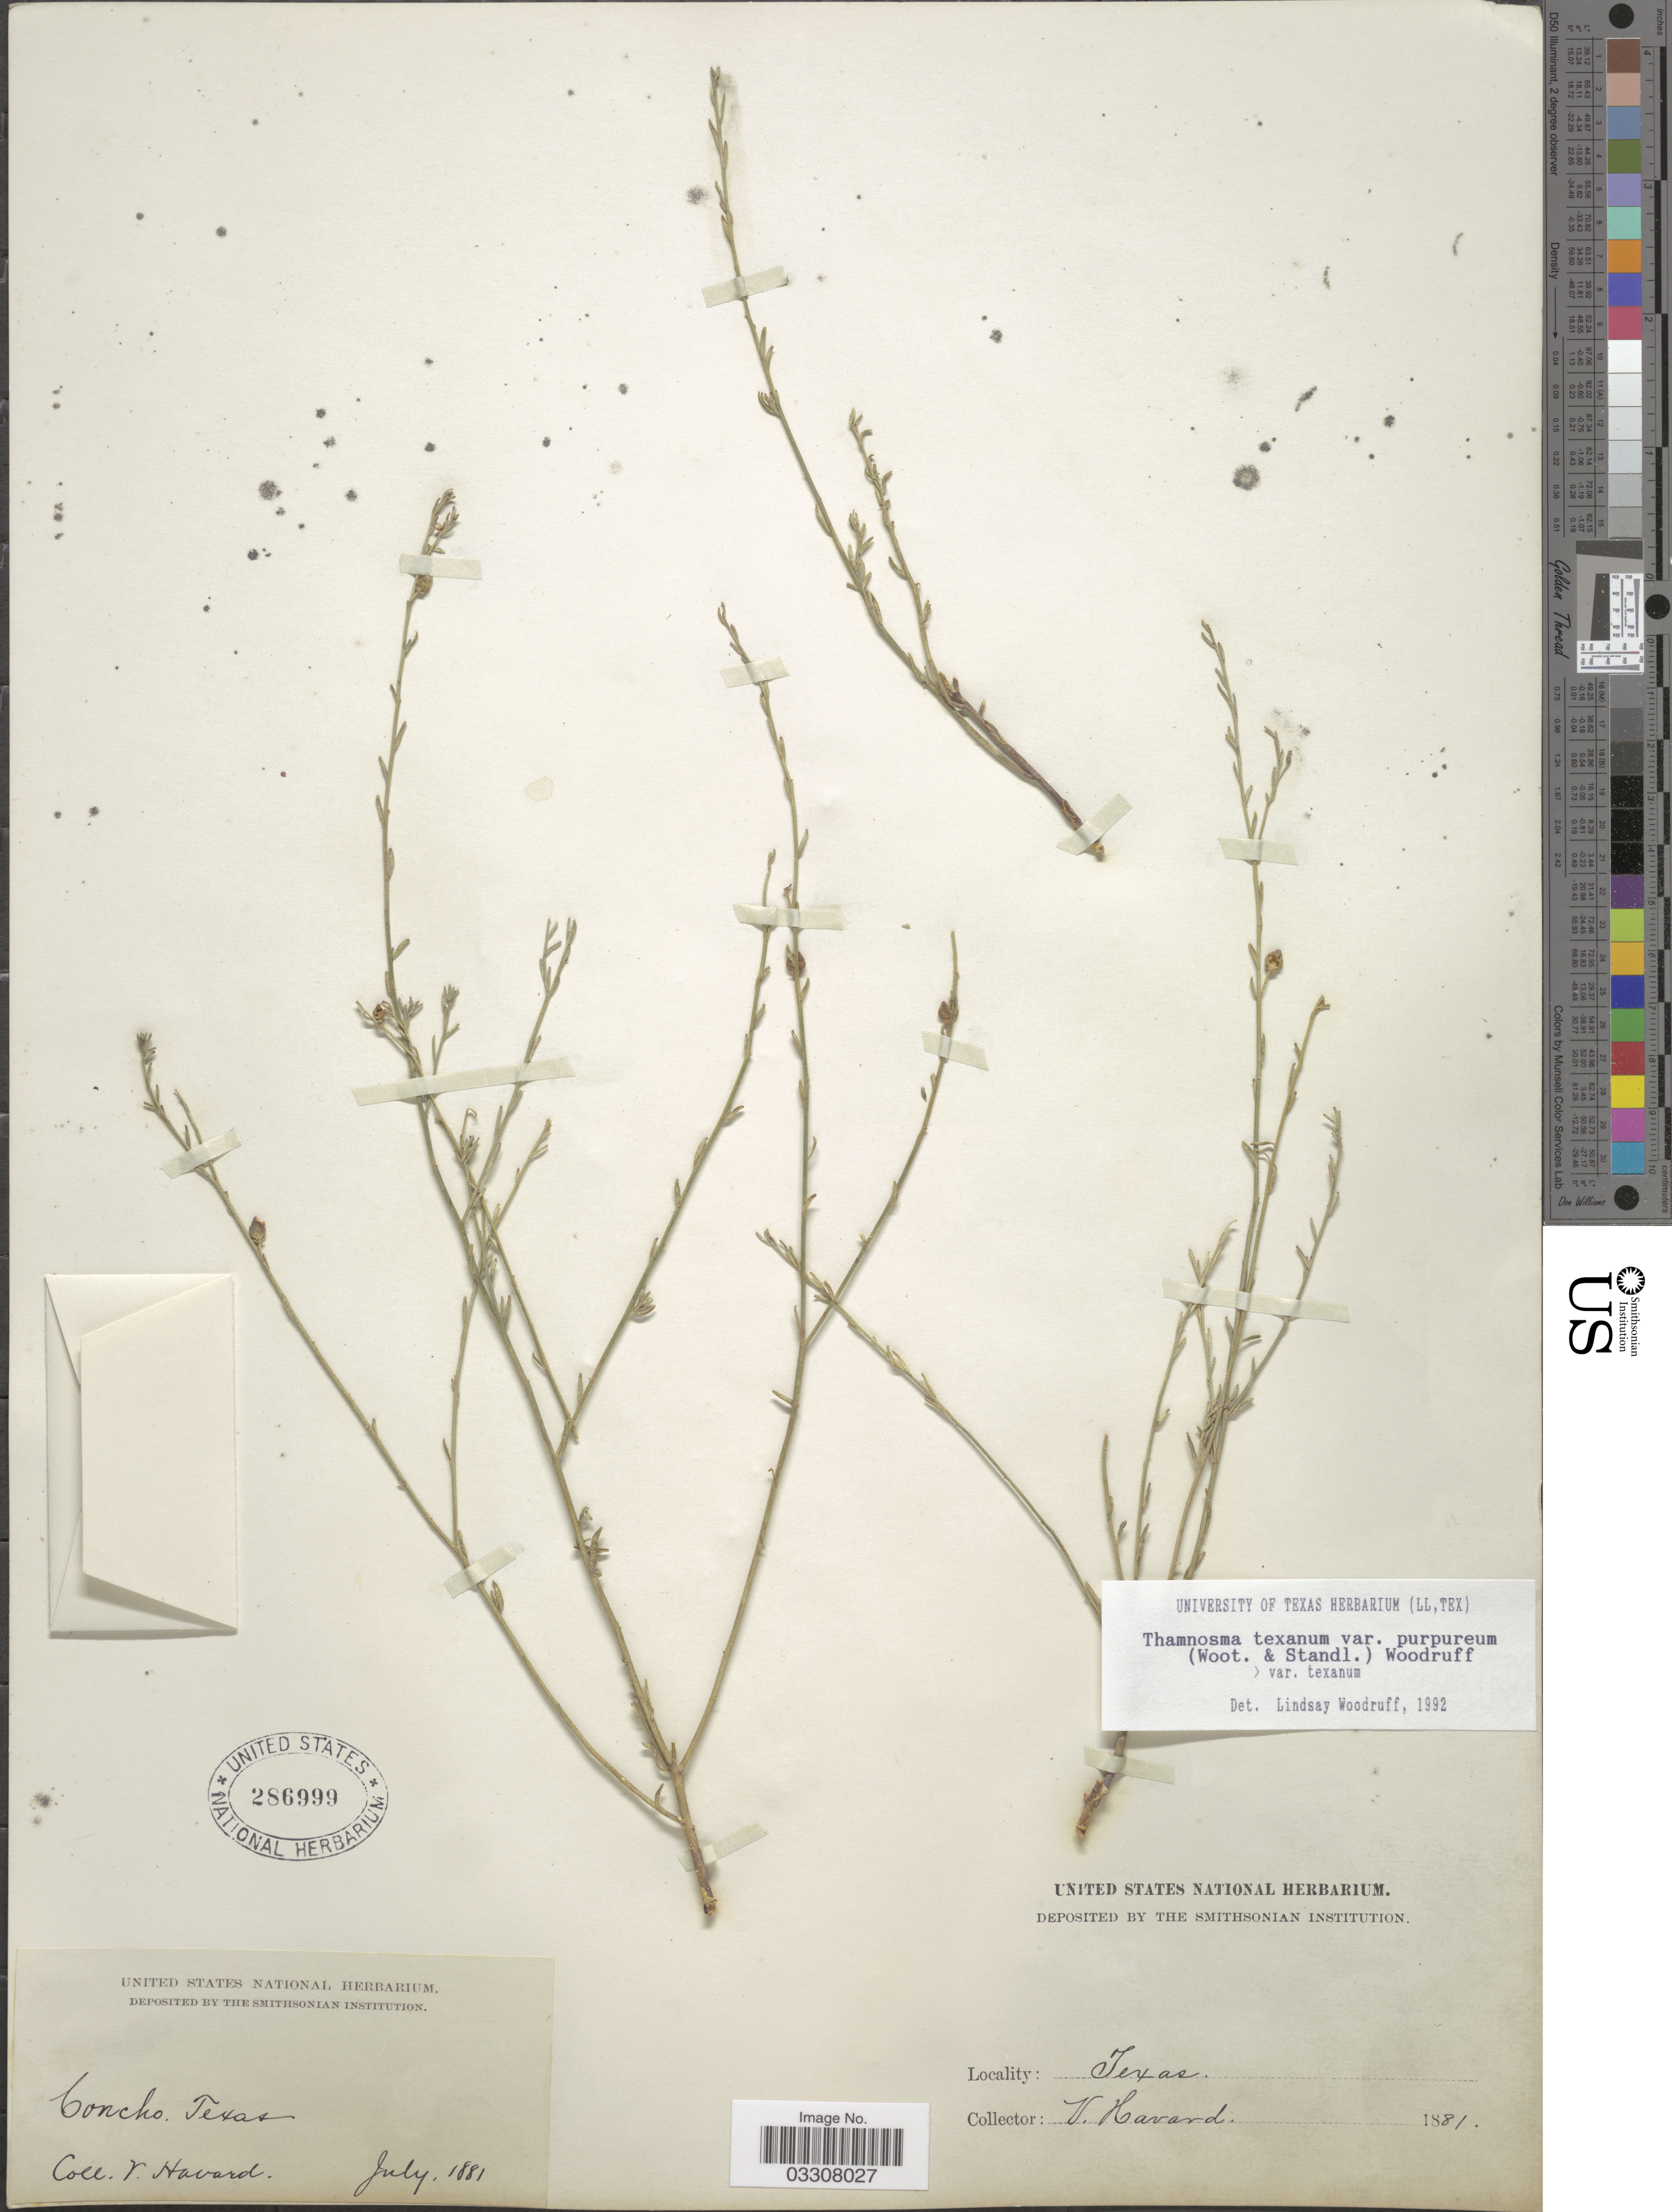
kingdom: Plantae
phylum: Tracheophyta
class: Magnoliopsida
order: Sapindales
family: Rutaceae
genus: Thamnosma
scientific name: Thamnosma texana var. purpurea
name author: (Wooton & Standl.) Woodruff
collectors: V. Havard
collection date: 1881-07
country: United States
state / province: Texas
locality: Concho.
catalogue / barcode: US 286999